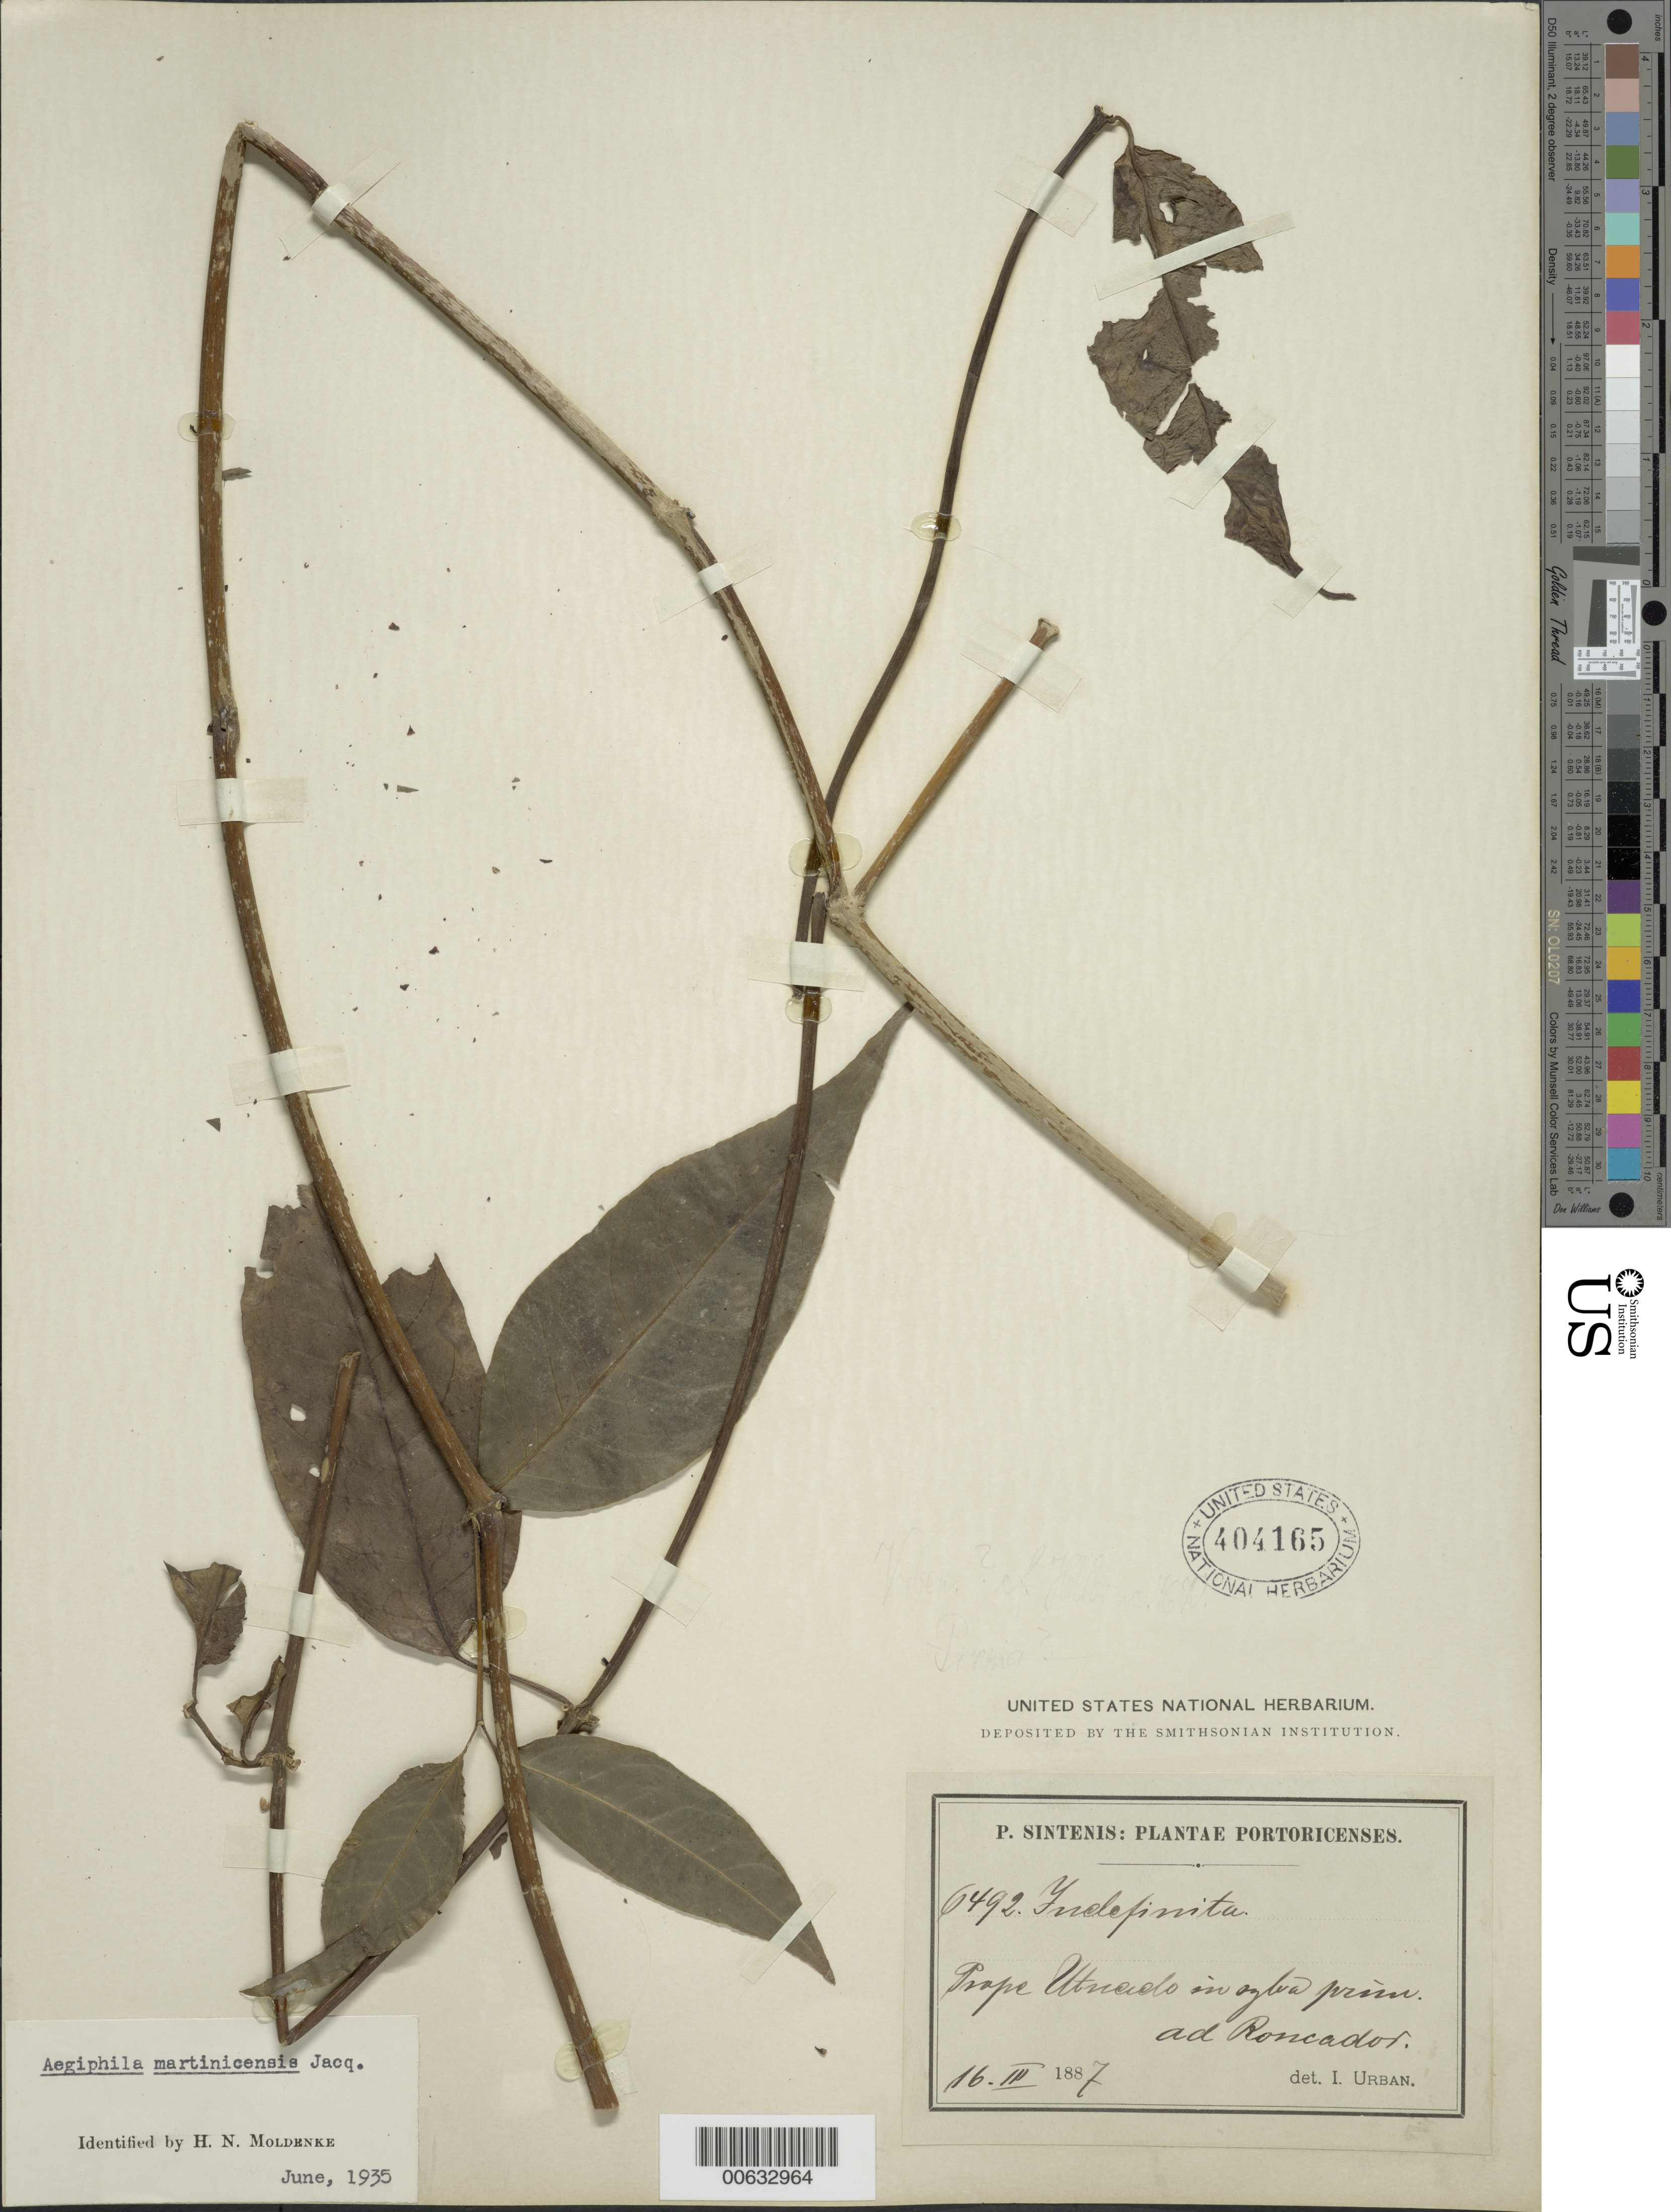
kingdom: Plantae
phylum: Tracheophyta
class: Magnoliopsida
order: Lamiales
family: Lamiaceae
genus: Aegiphila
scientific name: Aegiphila martinicensis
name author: Jacq.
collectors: P. Sintenis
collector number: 6492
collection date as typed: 16 Mar 1887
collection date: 1887-03-16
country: Puerto Rico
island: Greater Antilles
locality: Prope Utuado, in sylva prim. ad Roncador.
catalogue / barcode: US 404165